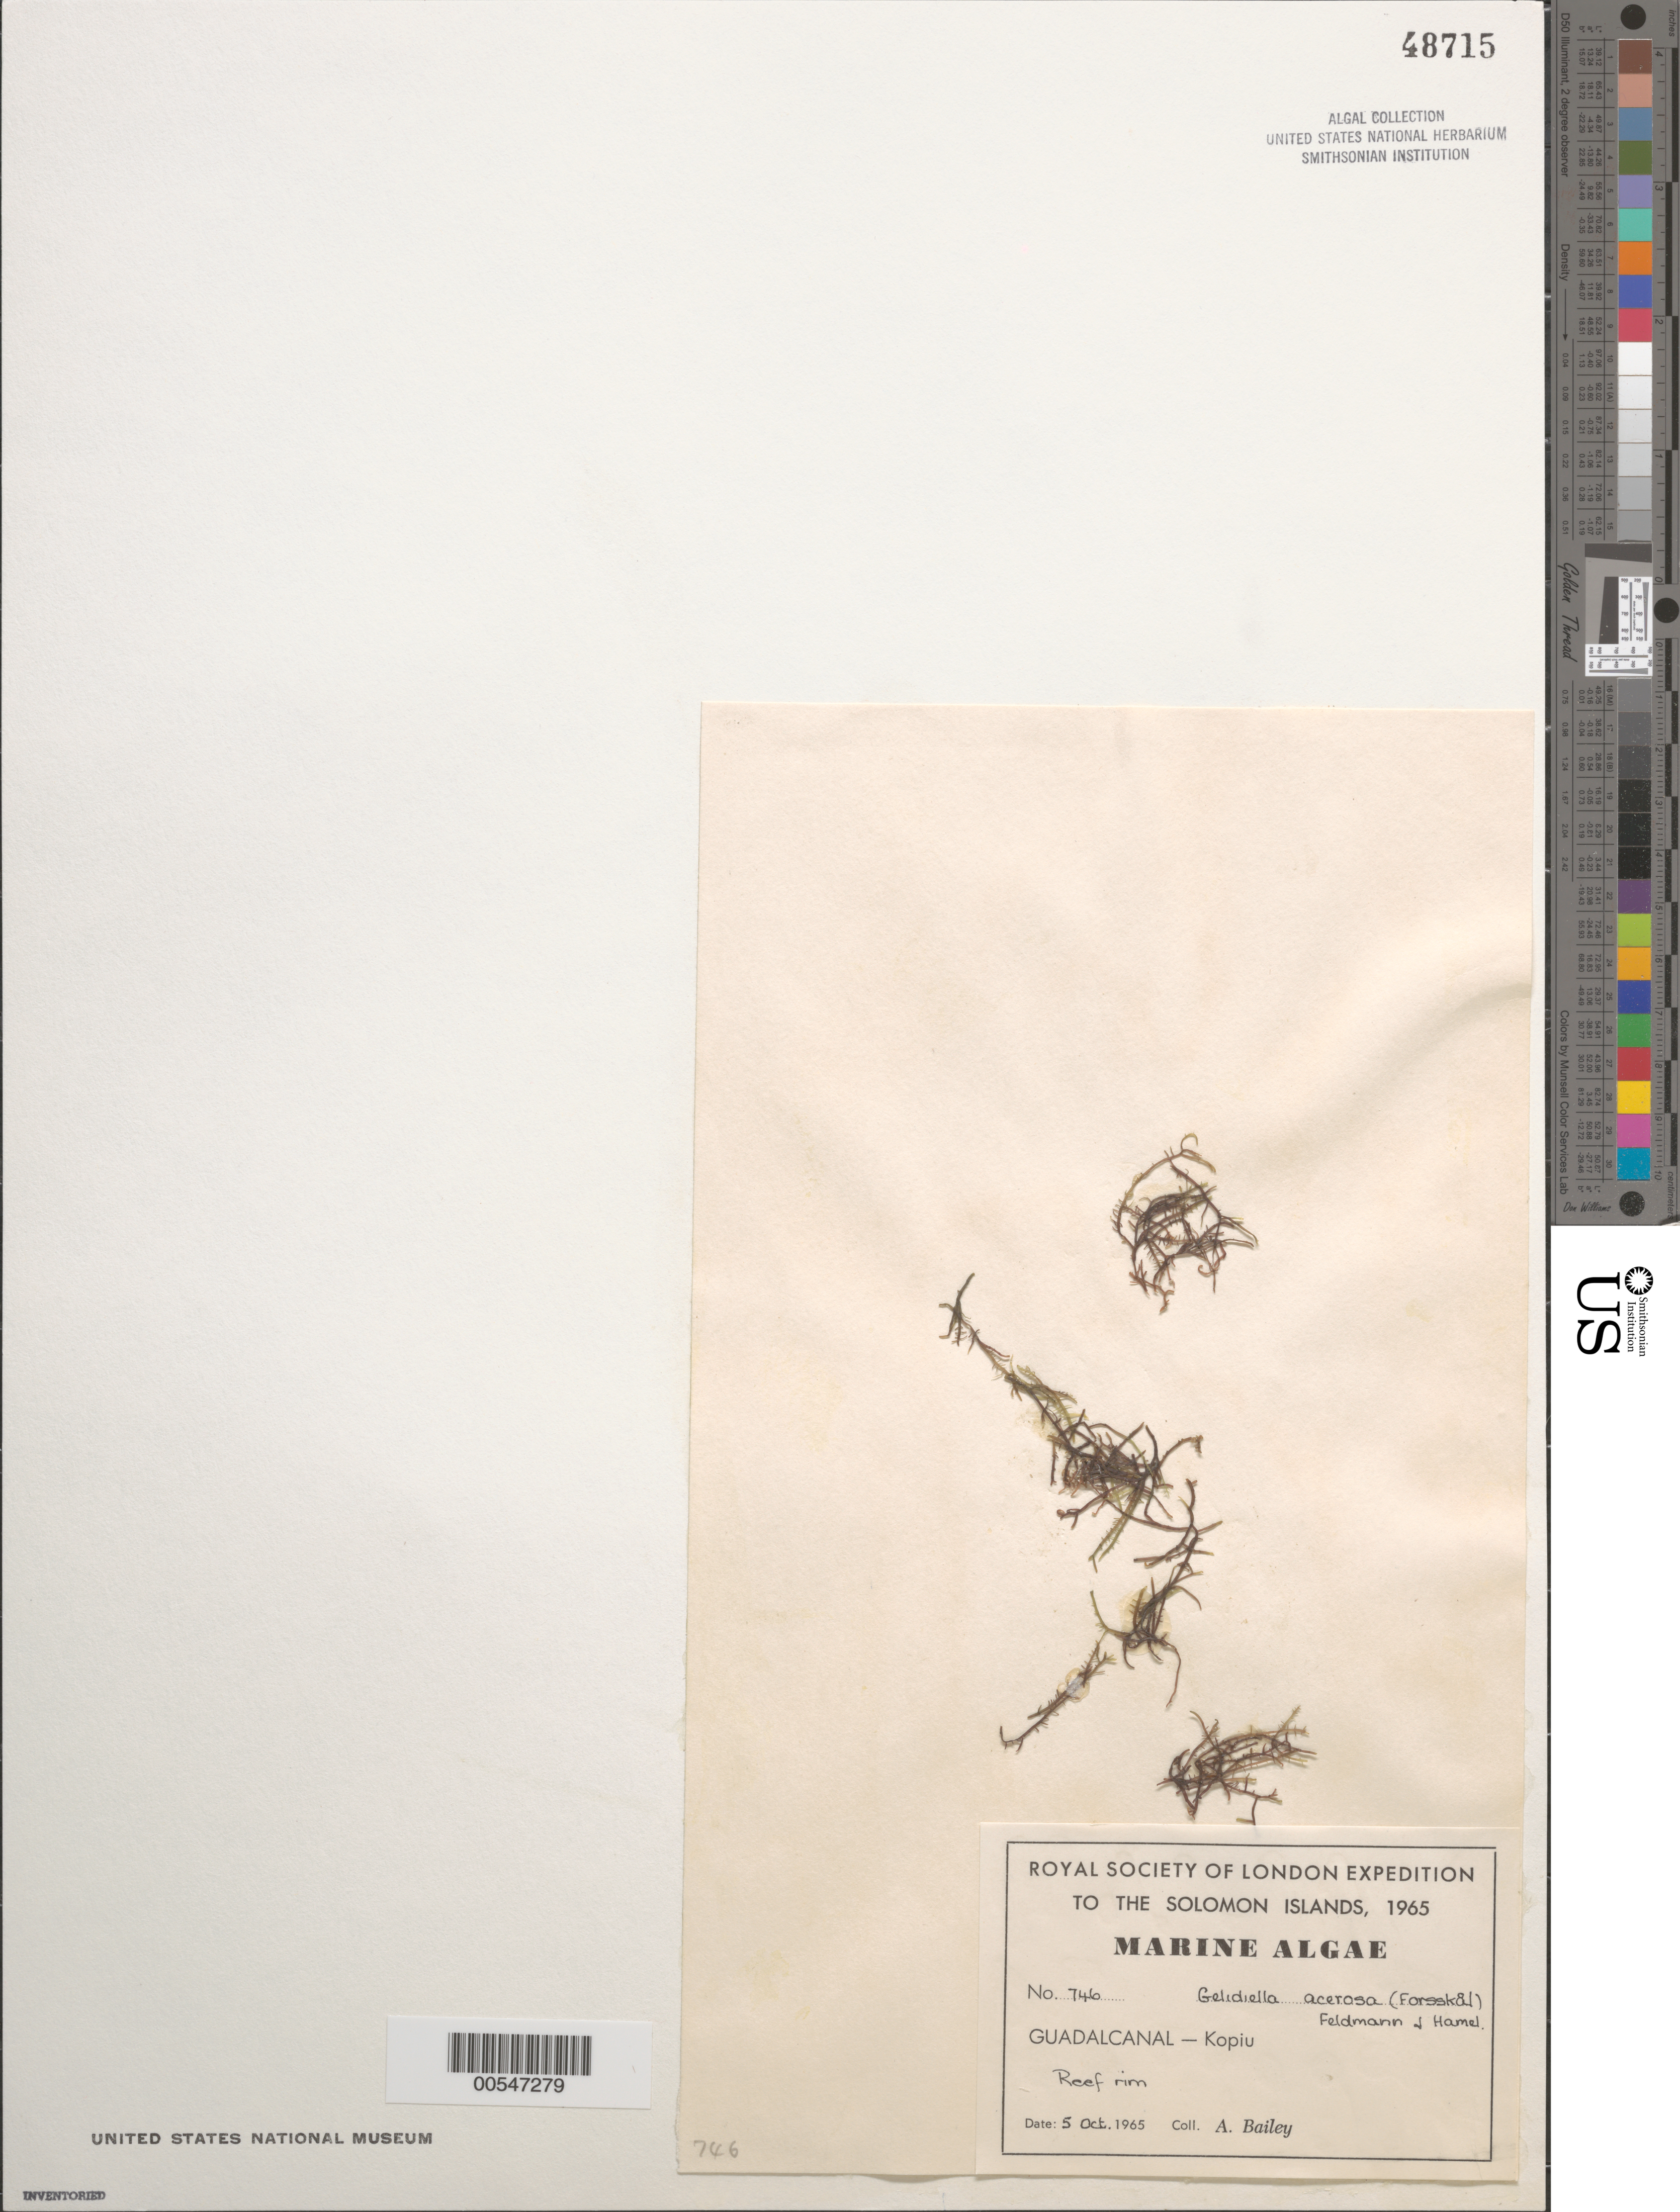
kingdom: Plantae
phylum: Rhodophyta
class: Florideophyceae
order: Gelidiales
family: Gelidiellaceae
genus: Gelidiella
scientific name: Gelidiella acerosa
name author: (Forssk.) Feldmann & G. Hamel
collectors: A. Bailey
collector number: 746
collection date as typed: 05 Oct 1965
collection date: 1965-10-05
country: Solomon Islands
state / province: Guadalcanal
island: Guadalcanal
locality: Kopiu (town)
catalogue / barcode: US 48715